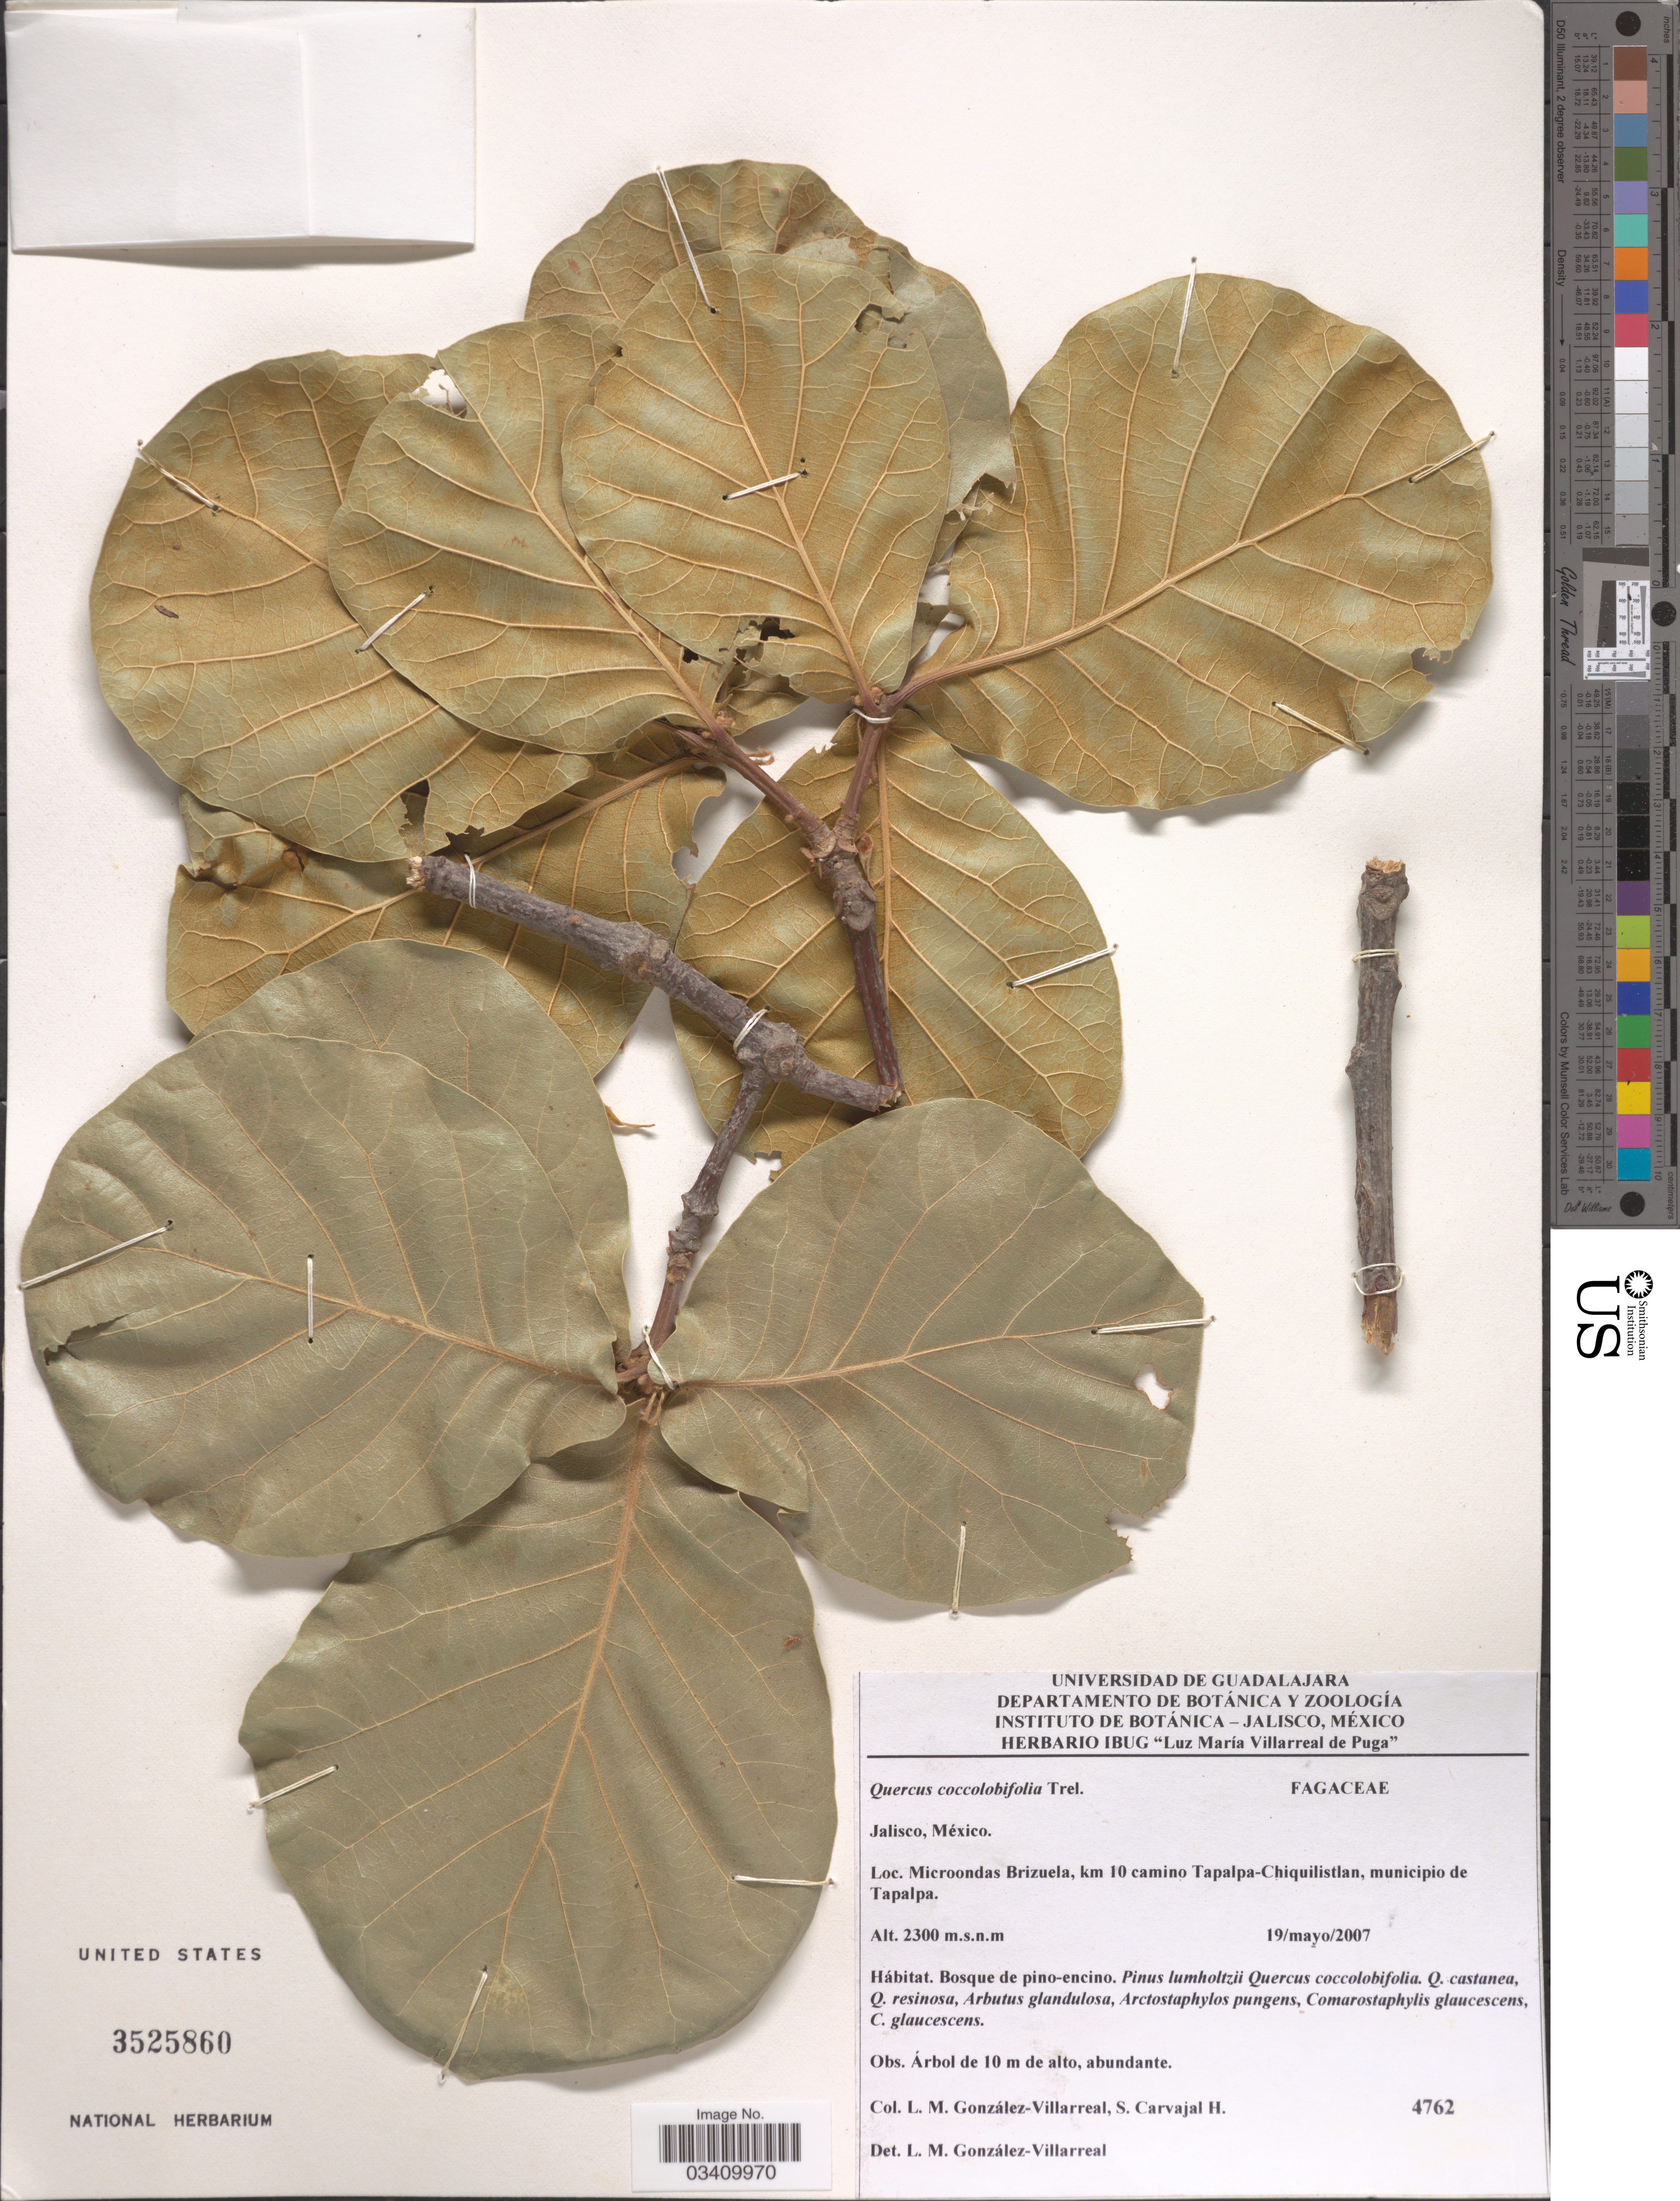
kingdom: Plantae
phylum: Tracheophyta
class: Magnoliopsida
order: Fagales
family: Fagaceae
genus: Quercus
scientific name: Quercus coccolobifolia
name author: Trel.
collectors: L. M. González & S. Carvajal H.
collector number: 4762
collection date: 2007-05-19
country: Mexico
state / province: Jalisco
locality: Microondas Brizuela, km 10 camino Tapalpa-Chiquilistlan, municipio de Tapalpa.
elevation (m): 2300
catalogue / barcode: US 3525860